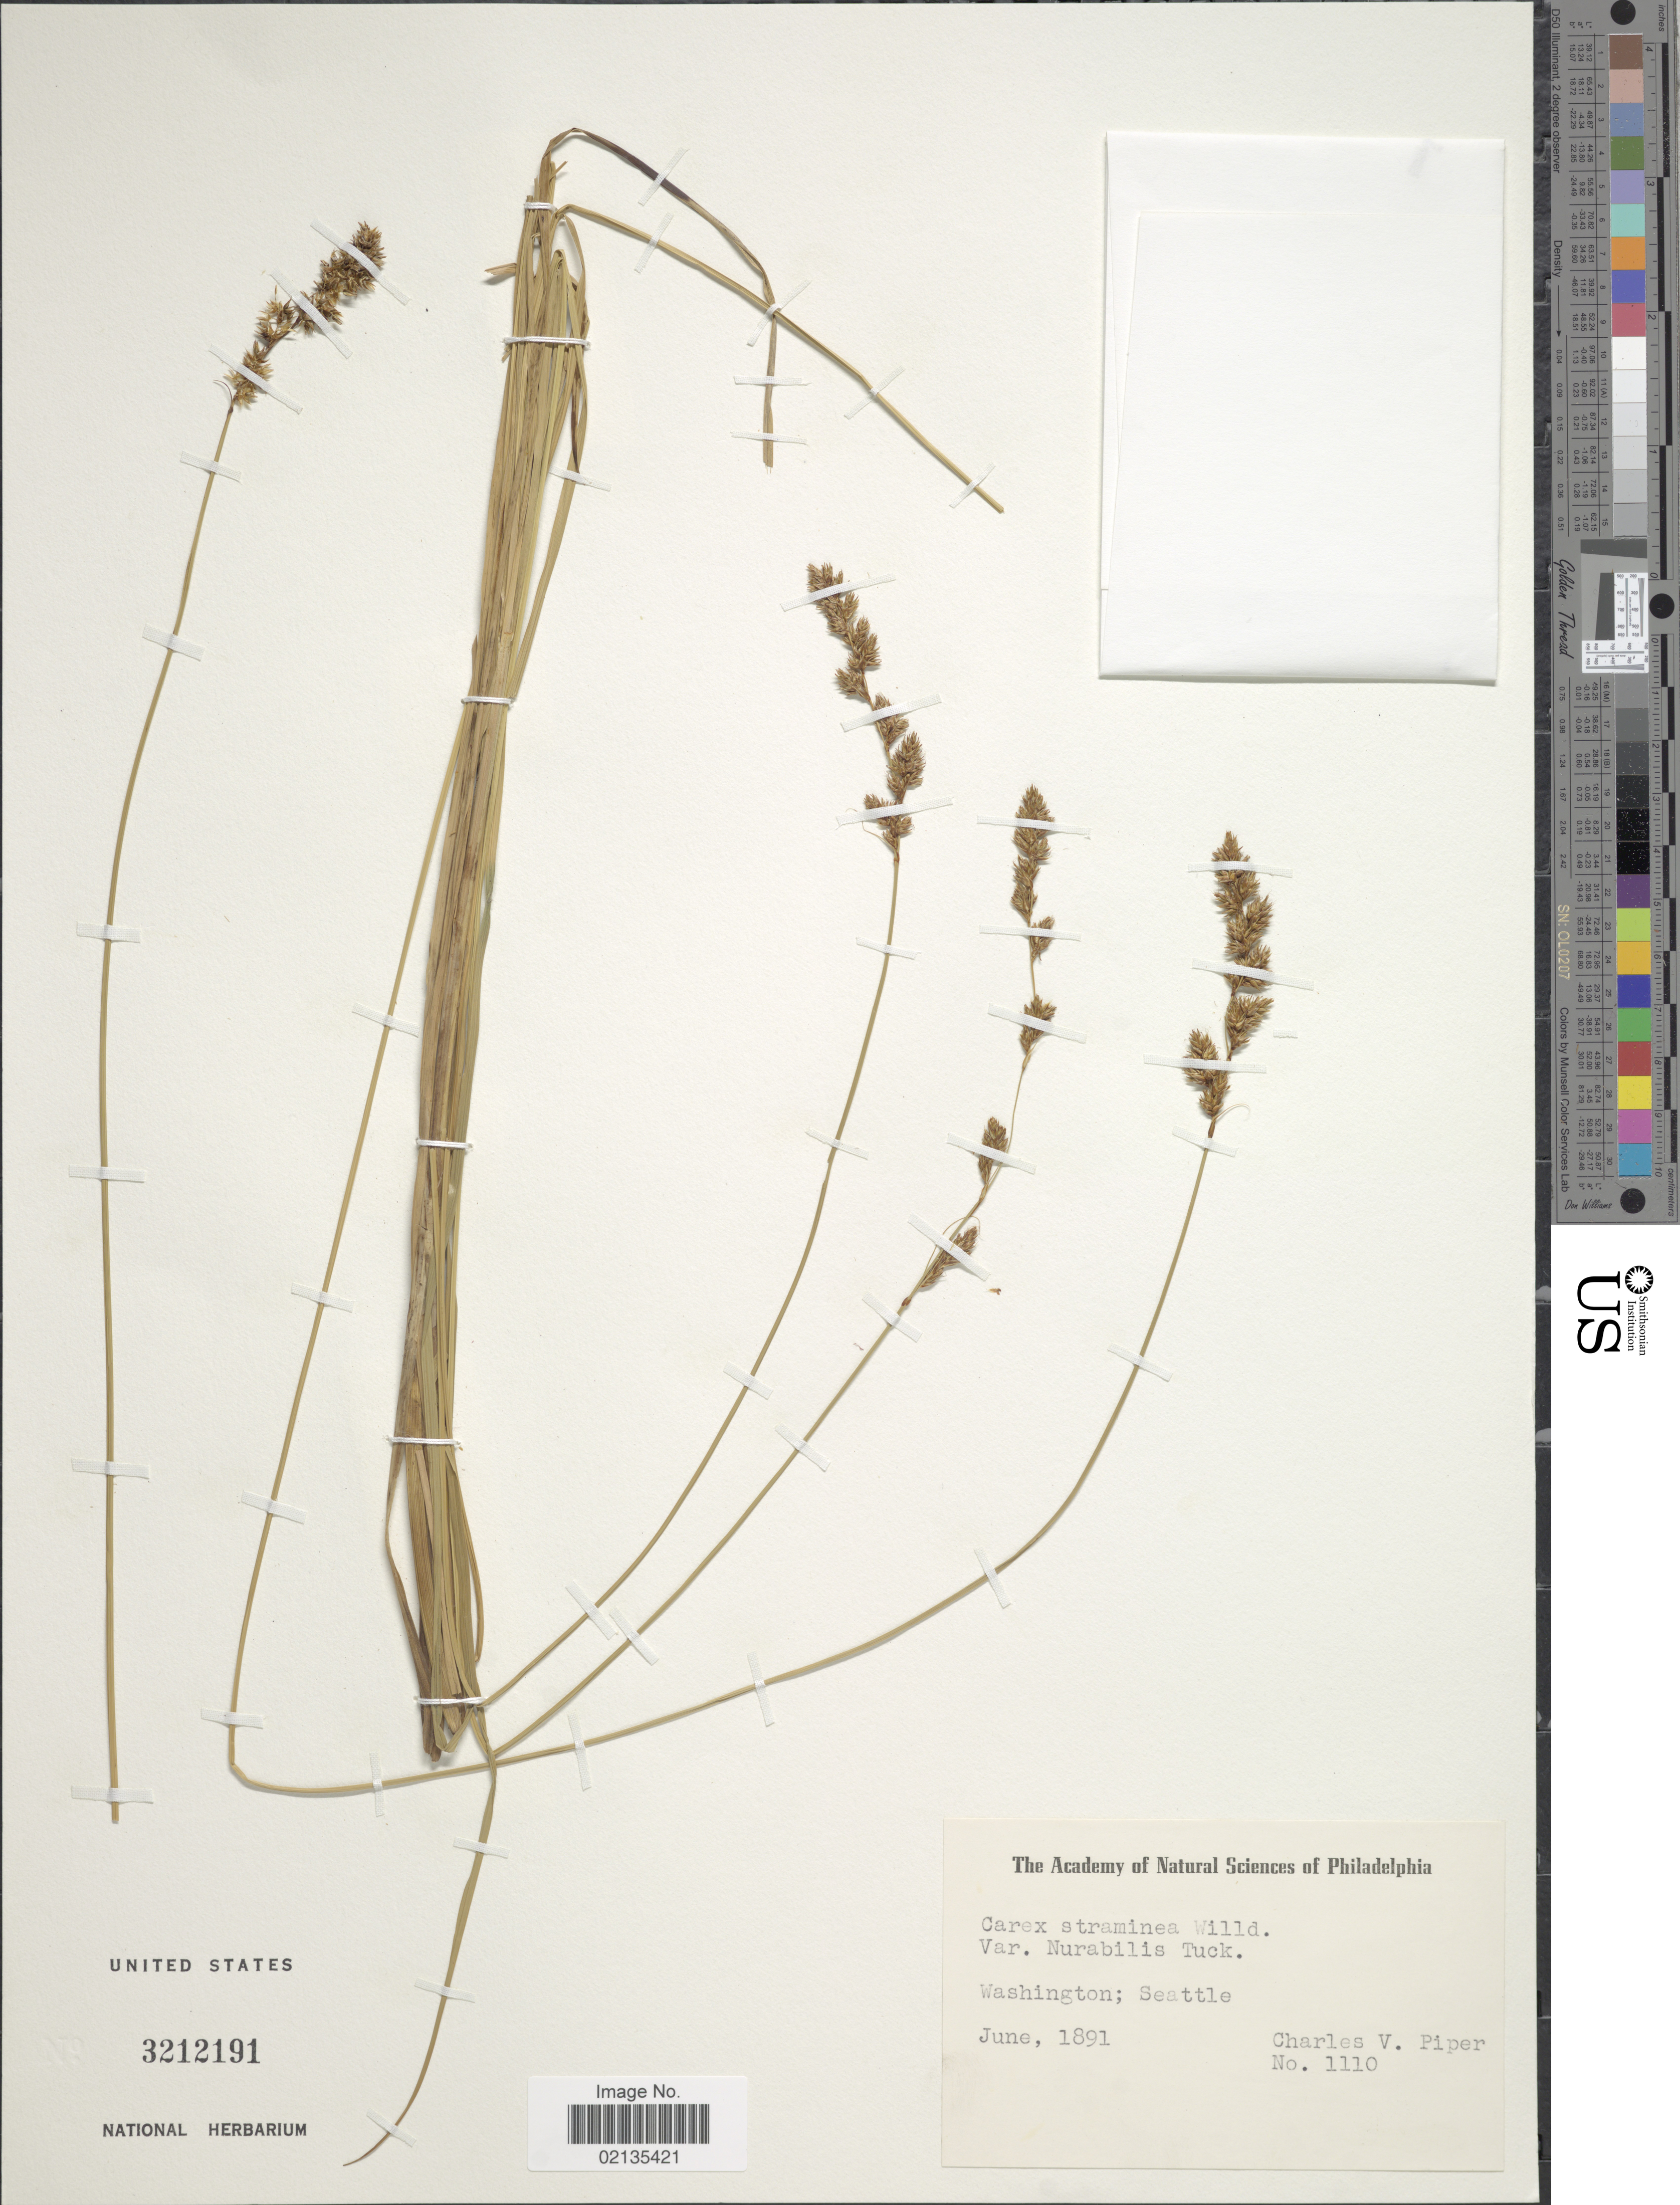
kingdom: Plantae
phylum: Tracheophyta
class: Liliopsida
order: Poales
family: Cyperaceae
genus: Carex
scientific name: Carex pachystachya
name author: Cham. ex Steud.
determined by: Strong, Mark T., (BOT), Smithsonian Institution - National Museum of Natural History (UNITED STATES)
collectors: C. V. Piper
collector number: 1110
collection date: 1891-06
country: United States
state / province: Washington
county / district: King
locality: Seattle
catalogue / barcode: US 3212191